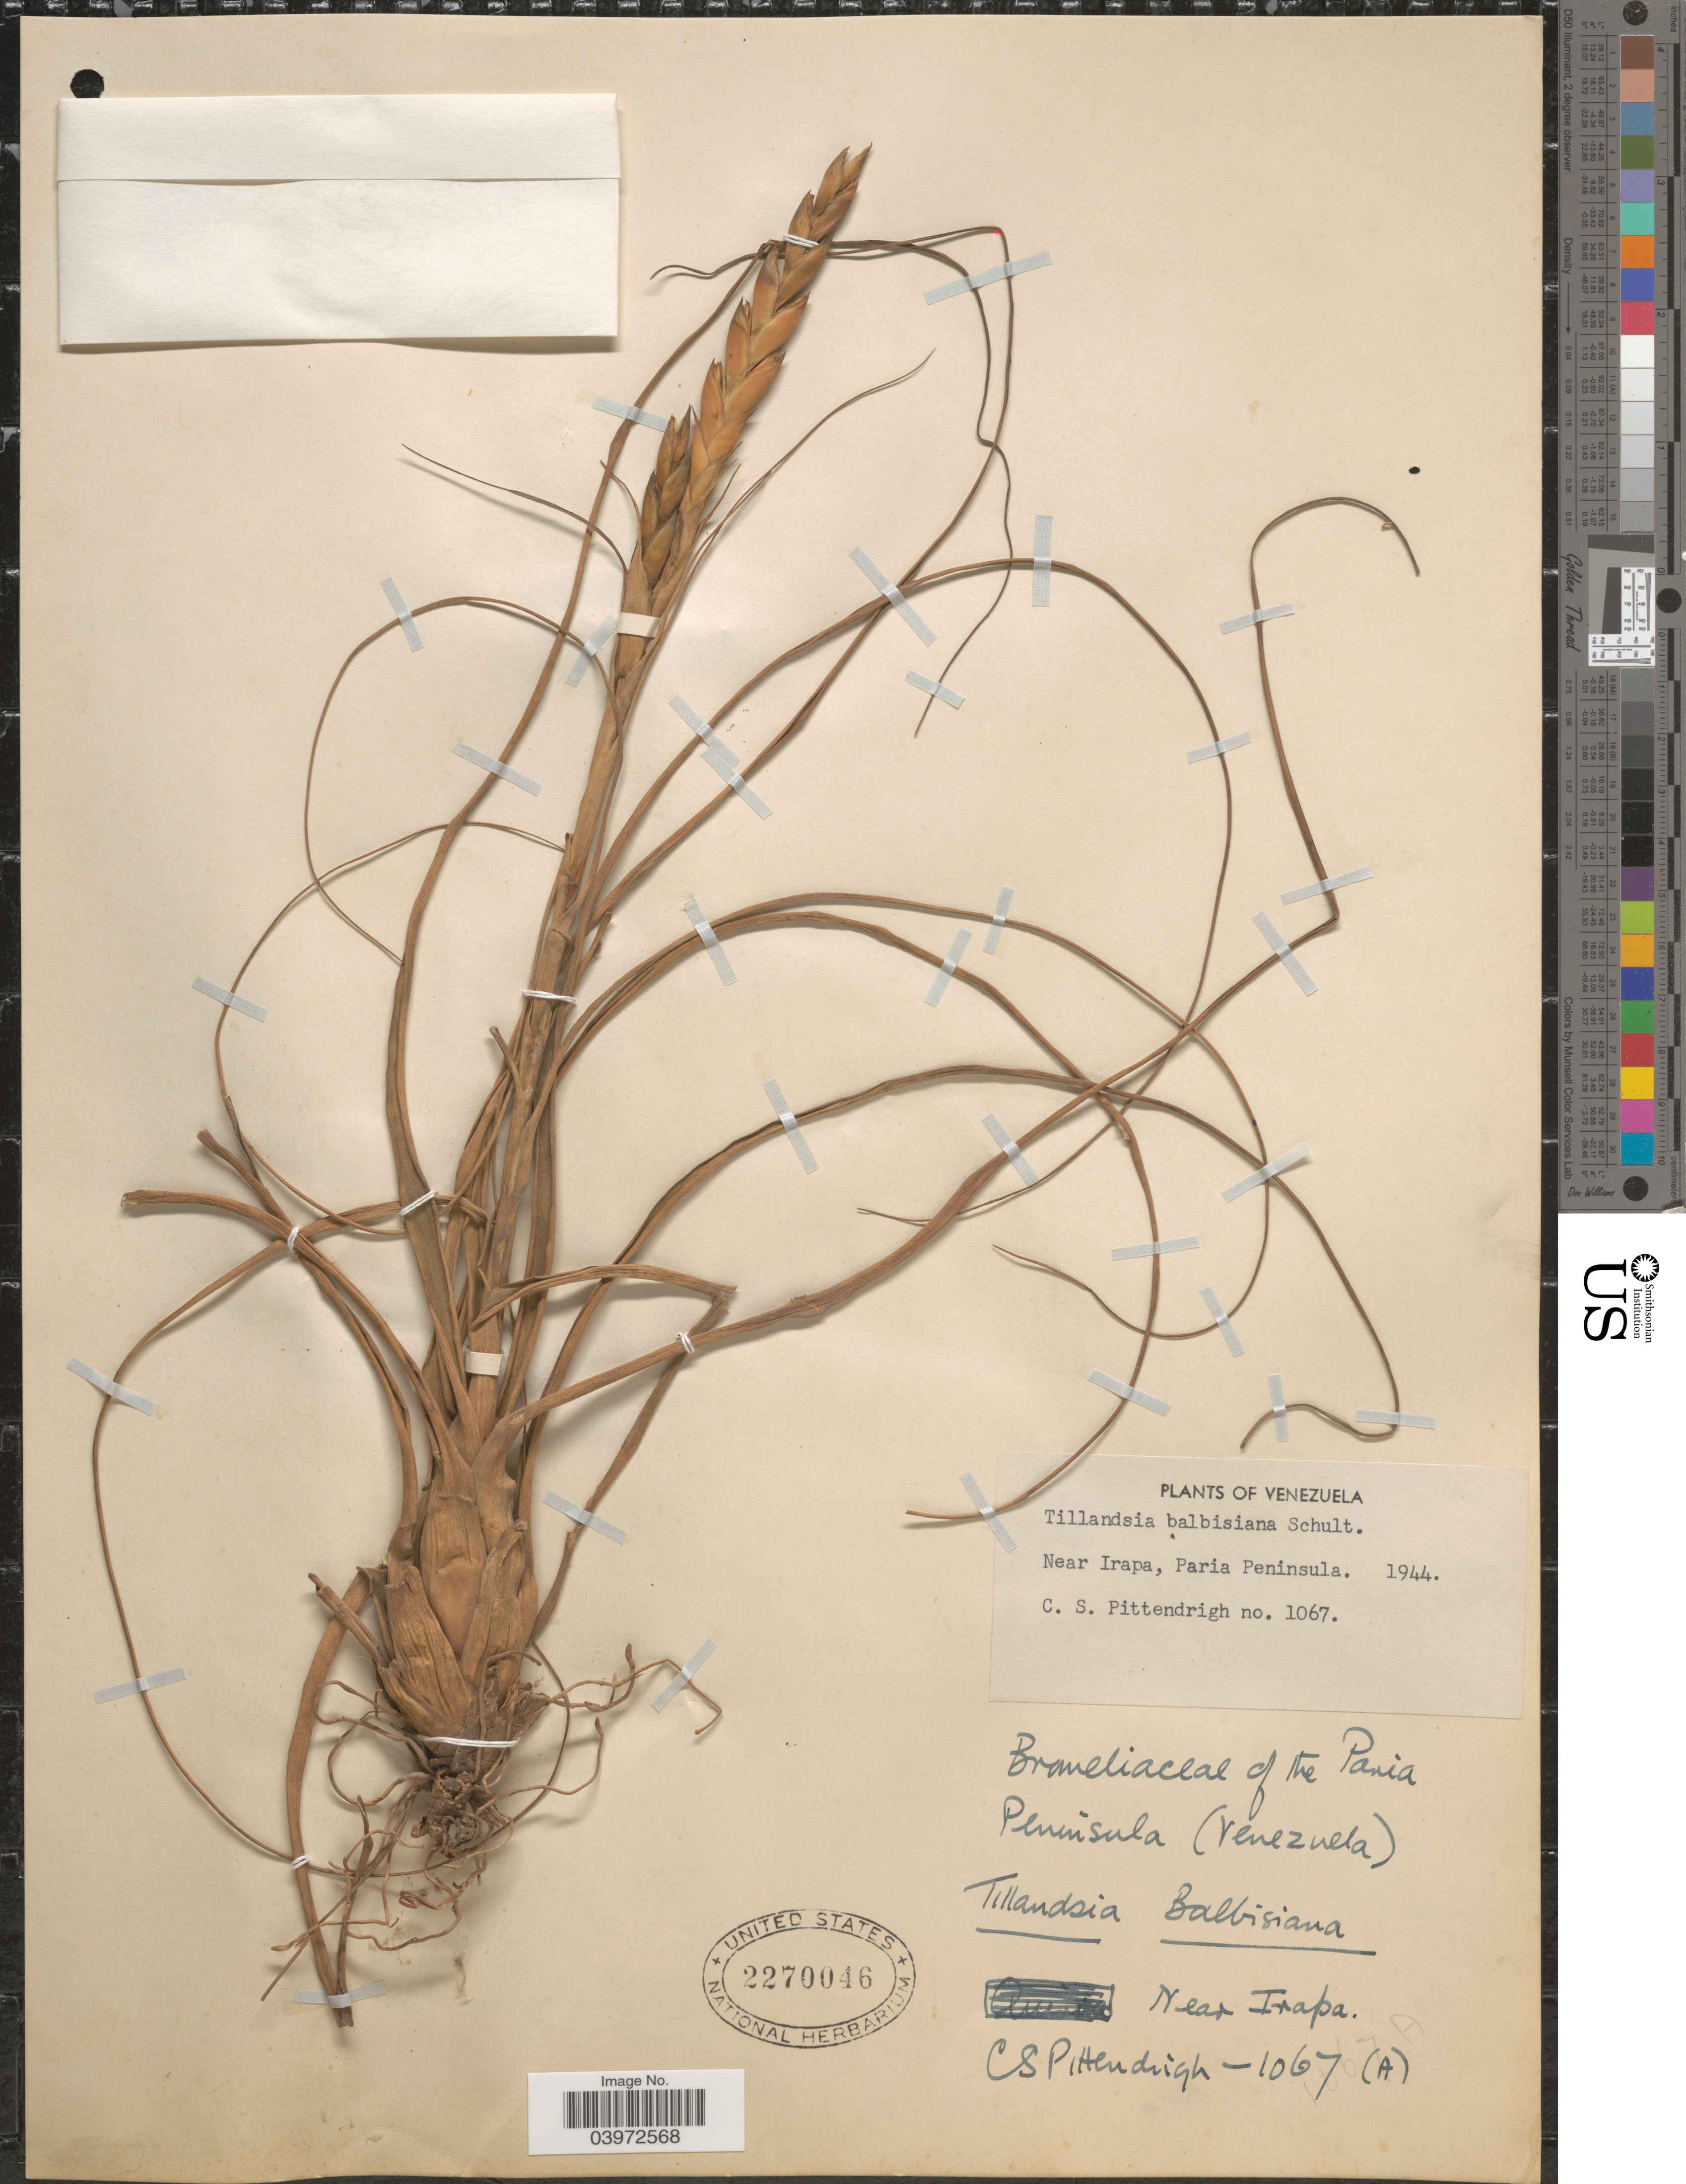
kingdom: Plantae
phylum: Tracheophyta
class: Liliopsida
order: Poales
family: Bromeliaceae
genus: Tillandsia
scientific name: Tillandsia balbisiana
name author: Schult. f.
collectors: C. Pittendrigh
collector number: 1067 (A)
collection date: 1944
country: Venezuela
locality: The Paria Peninsula. Near Irapa.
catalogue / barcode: US 2270046